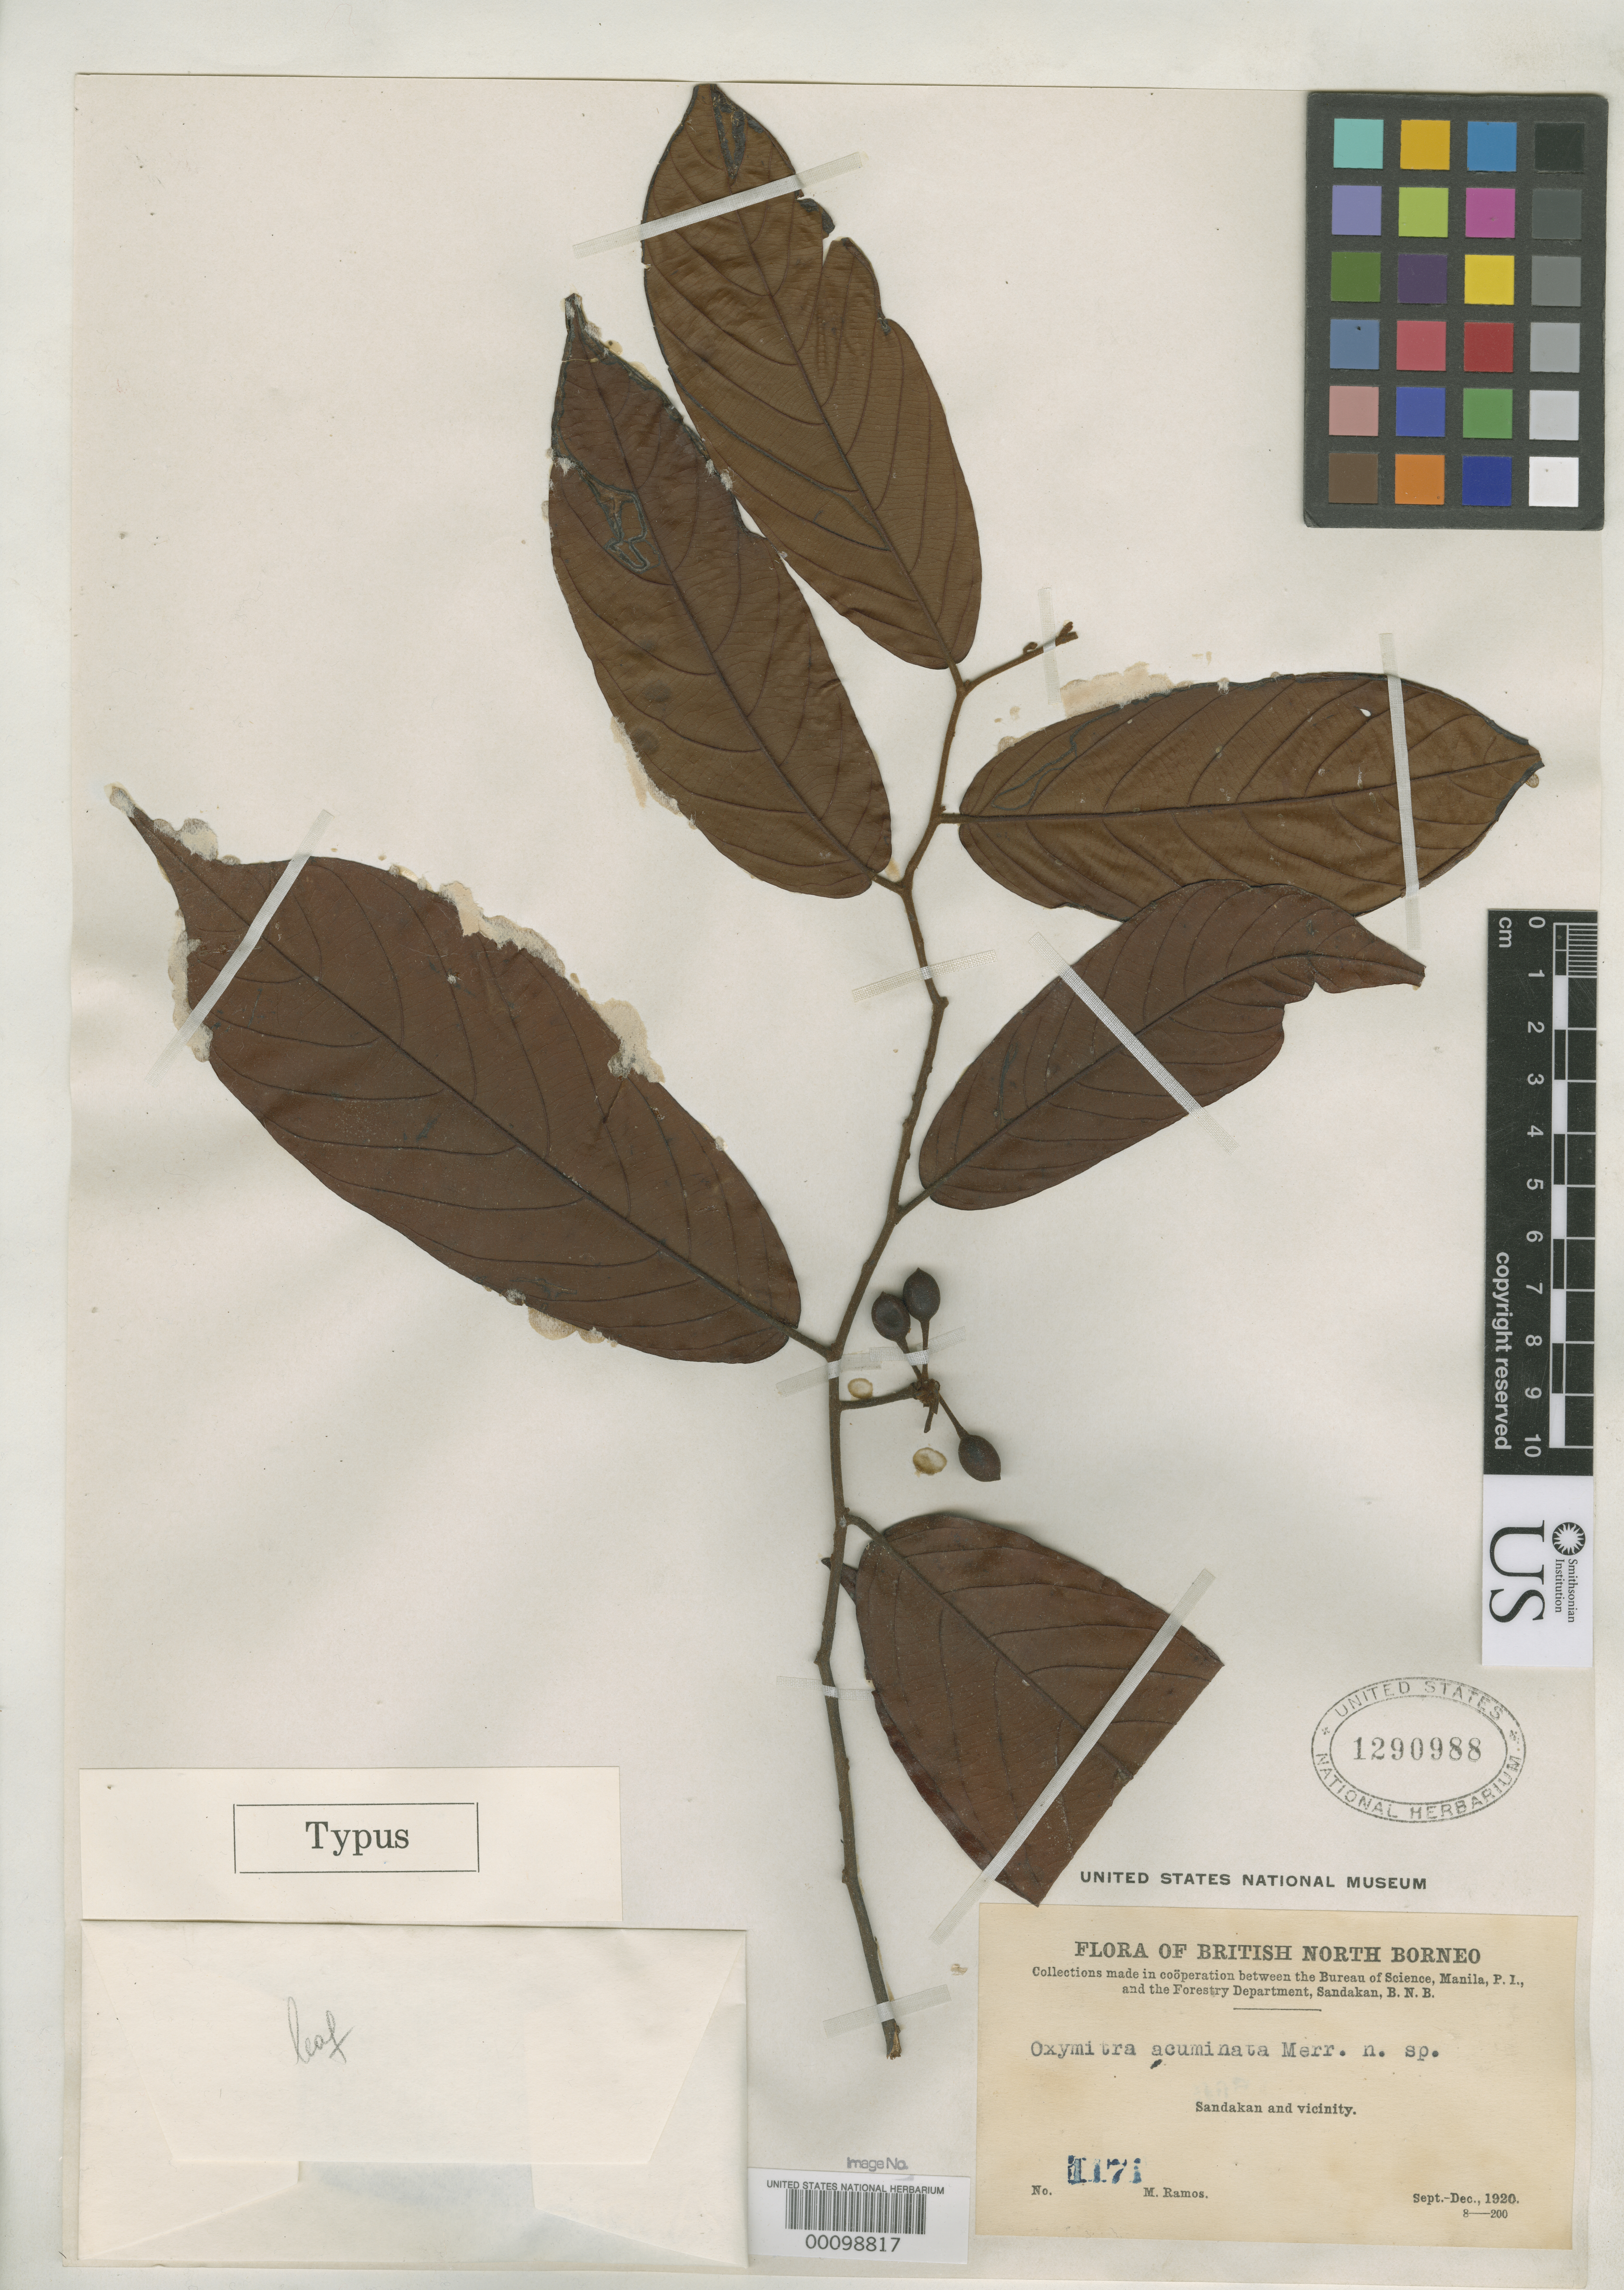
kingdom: Plantae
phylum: Tracheophyta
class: Magnoliopsida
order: Magnoliales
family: Annonaceae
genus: Oxymitra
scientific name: Oxymitra acuminata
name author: Merr.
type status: Paratype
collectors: M. Ramos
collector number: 1171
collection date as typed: Sep 1920 to -- Dec 1920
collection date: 1920-09/1920-12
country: Malaysia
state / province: Sabah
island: Borneo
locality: Sandakan & vicinity.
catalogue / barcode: US 1290988